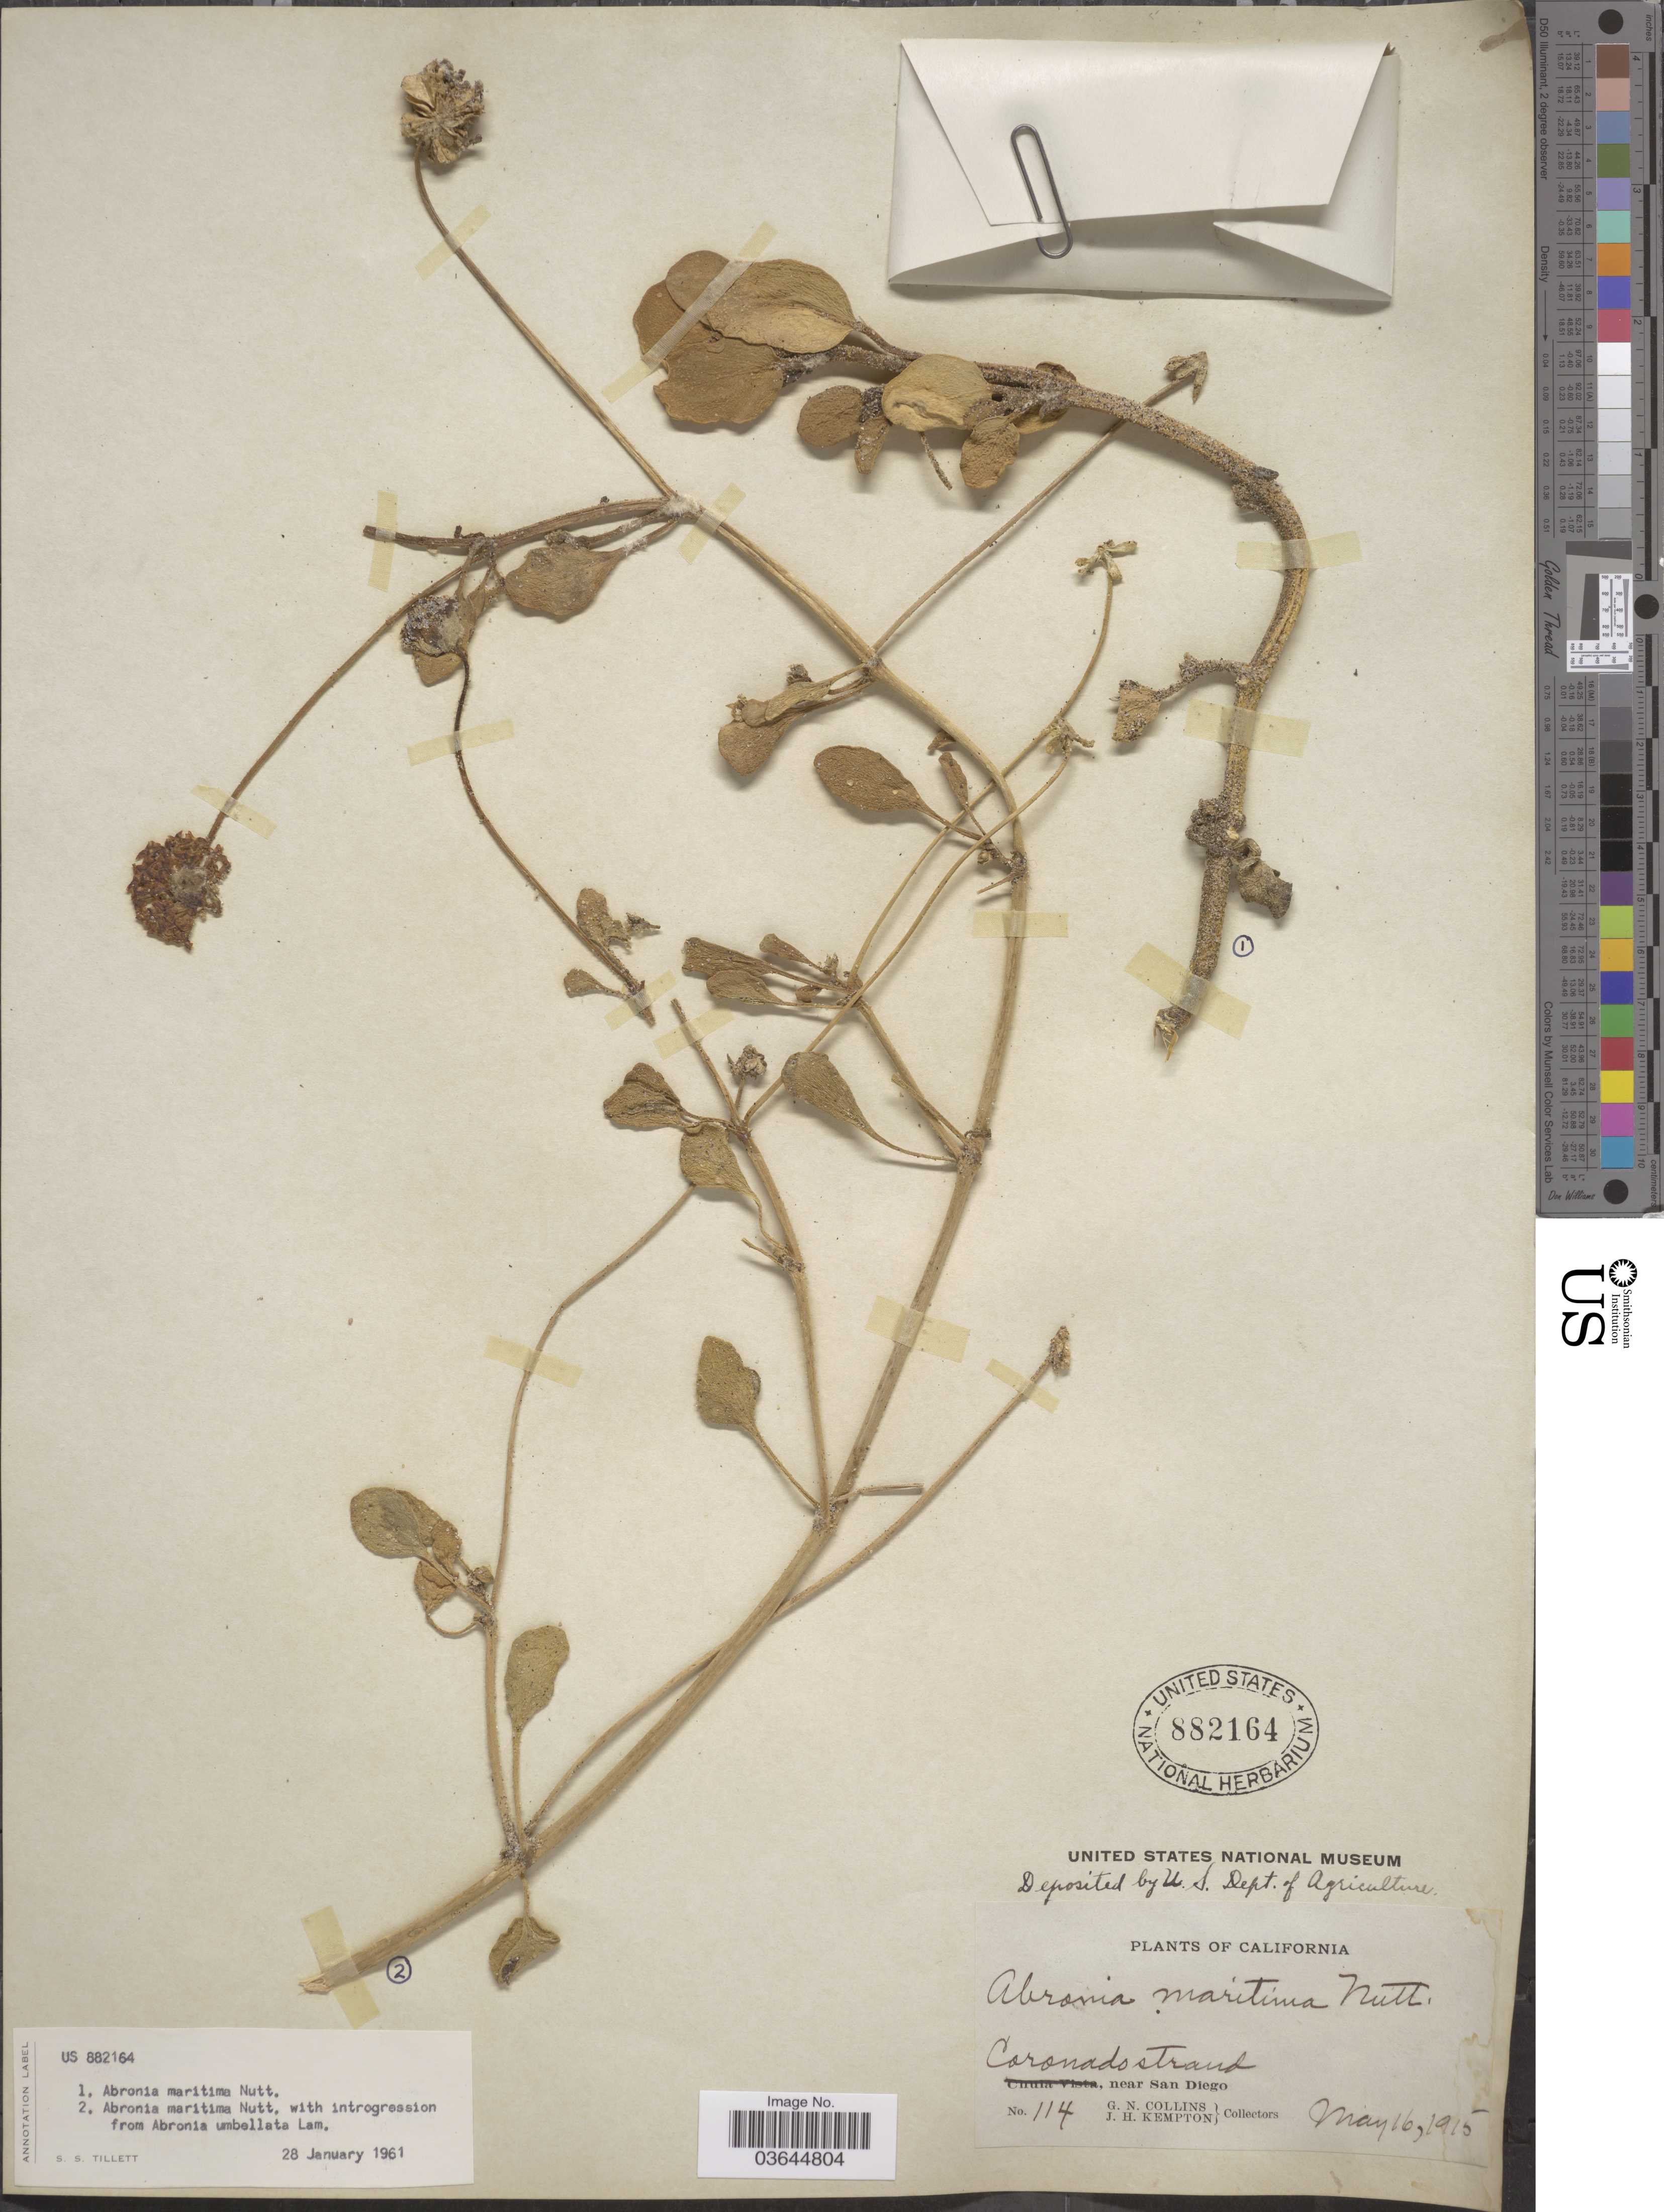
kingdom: Plantae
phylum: Tracheophyta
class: Magnoliopsida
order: Caryophyllales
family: Nyctaginaceae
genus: Abronia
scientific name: Abronia maritima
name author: Nutt. ex S. Watson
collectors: G. Collins & J. H. Kempton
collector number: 114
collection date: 1915-05-16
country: United States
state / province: California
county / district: San Diego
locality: Coronado strand. Near San Diego.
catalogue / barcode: US 882164